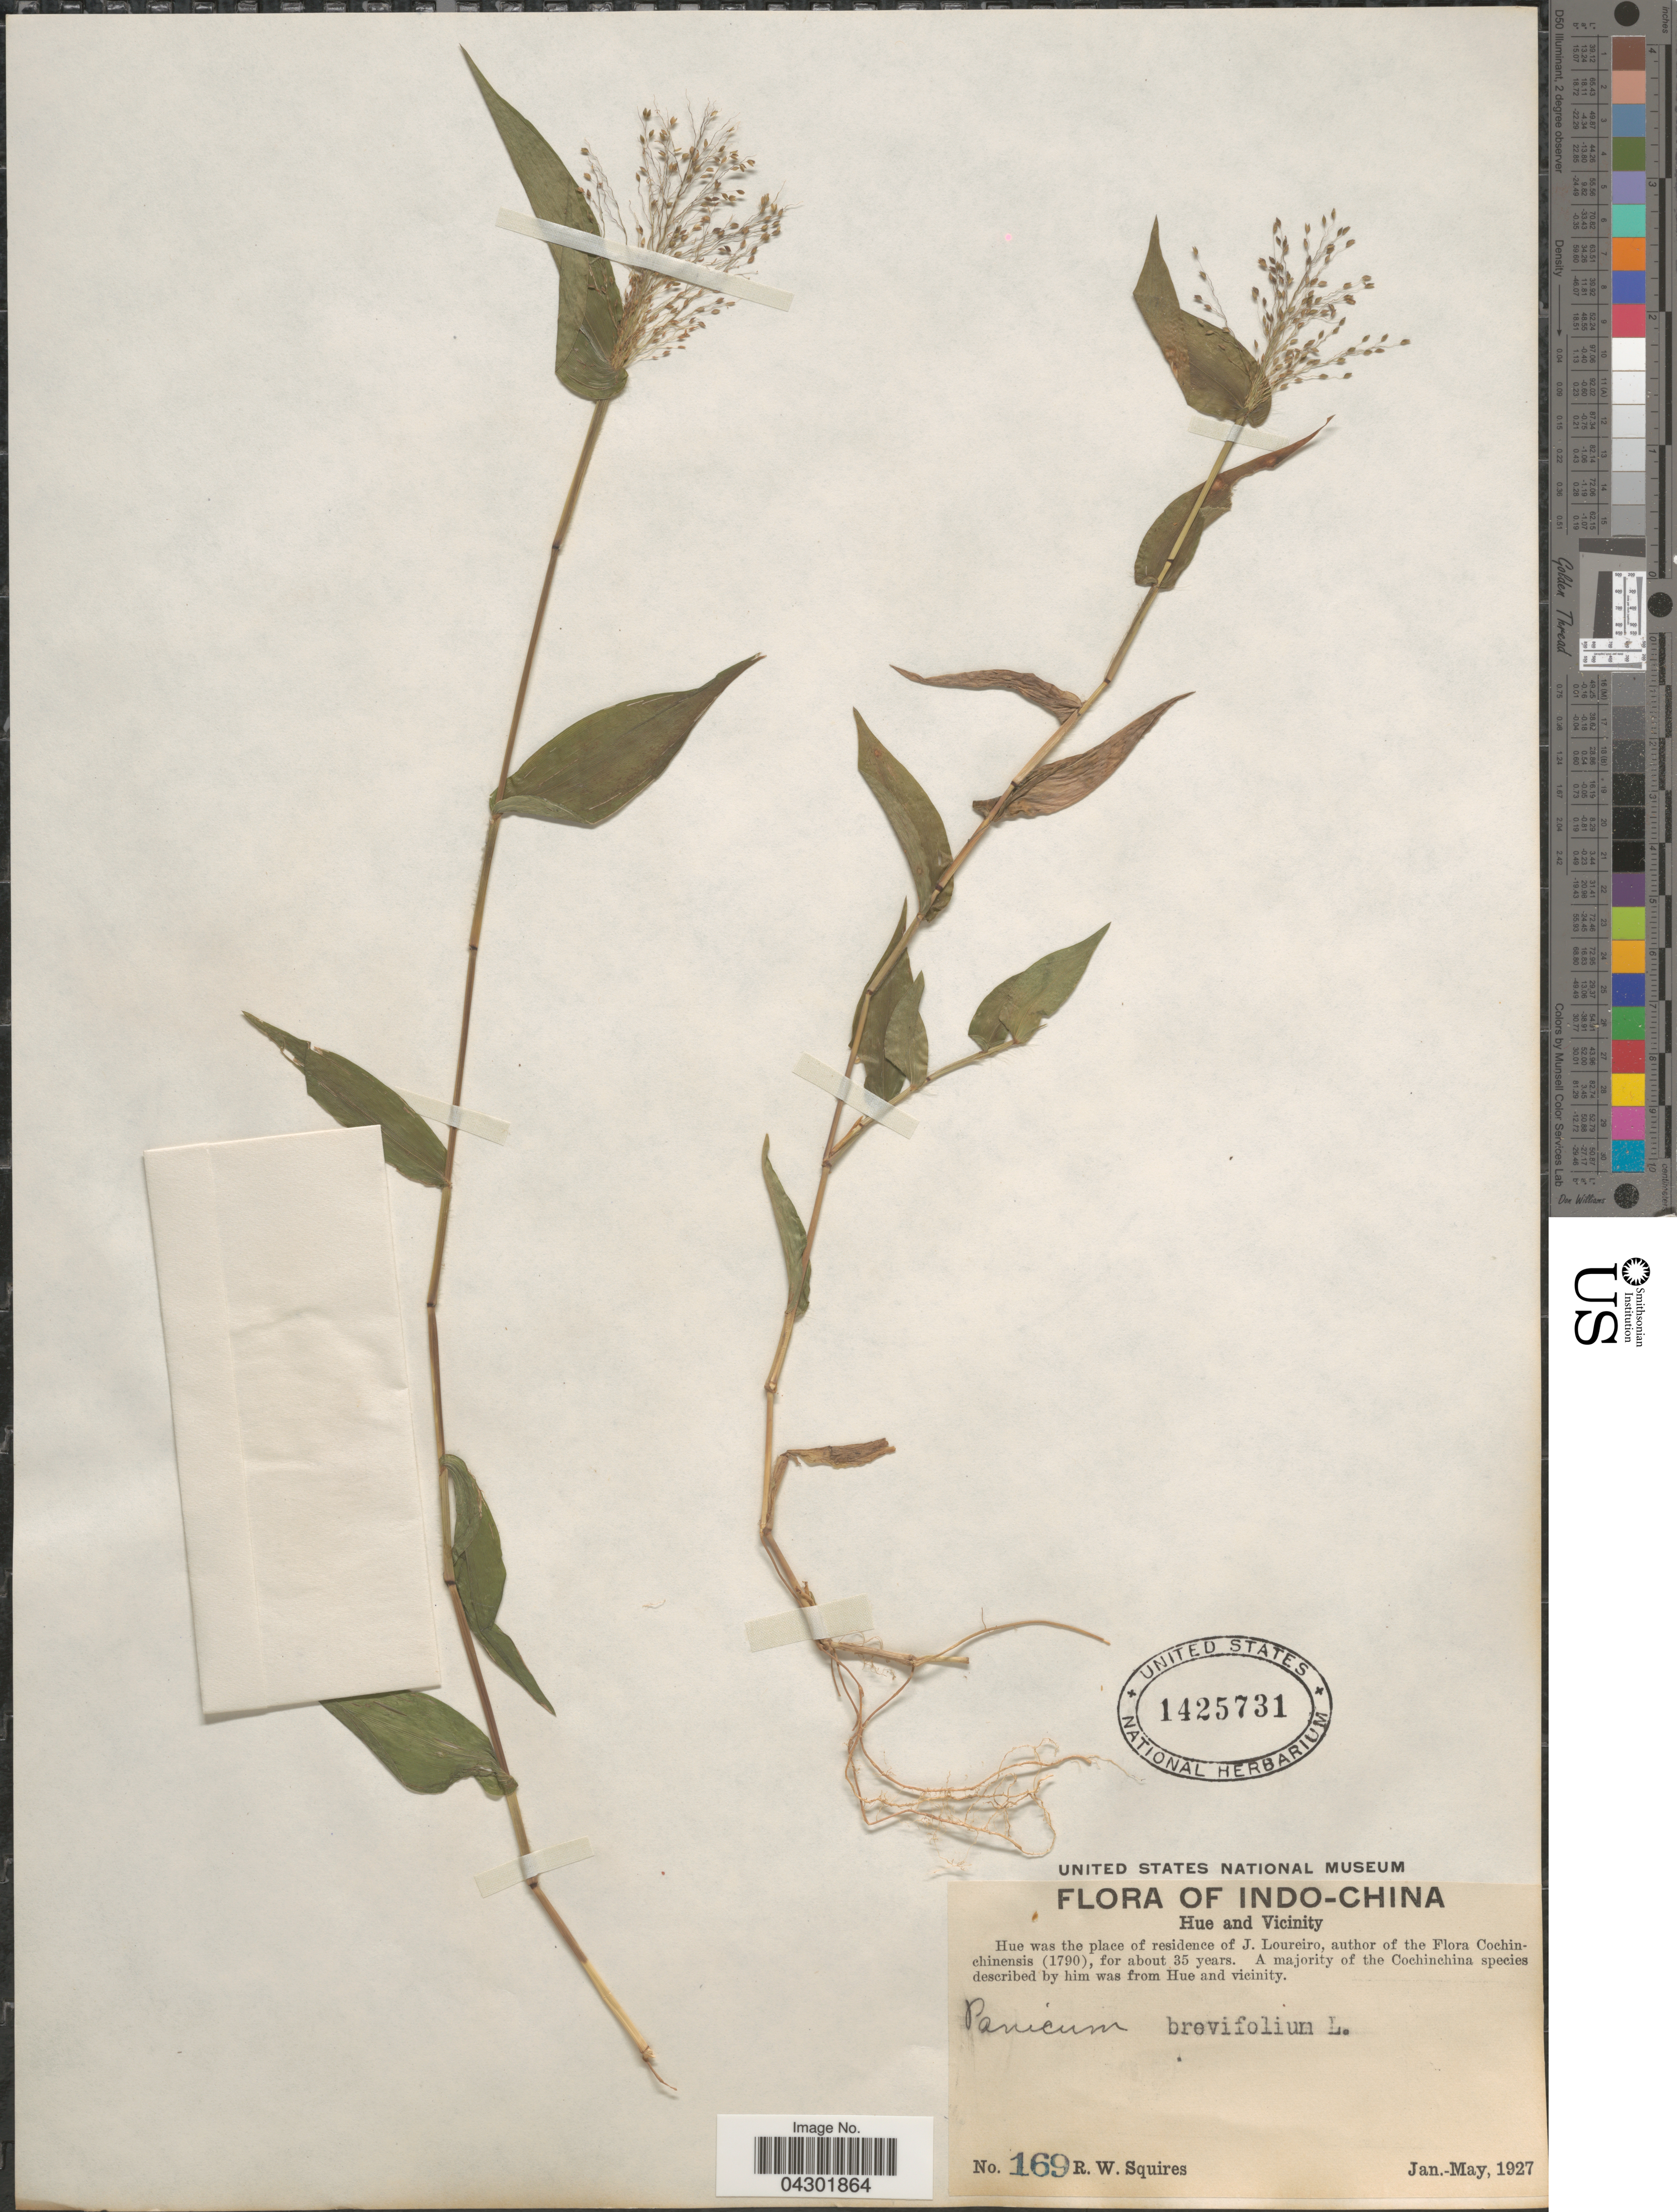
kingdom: Plantae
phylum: Tracheophyta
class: Liliopsida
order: Poales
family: Poaceae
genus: Panicum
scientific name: Panicum brevifolium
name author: L.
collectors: R. Squires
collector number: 169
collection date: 1927-01/1927-05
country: Vietnam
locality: Indo-China. Hue and Vicinity.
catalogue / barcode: US 1425731